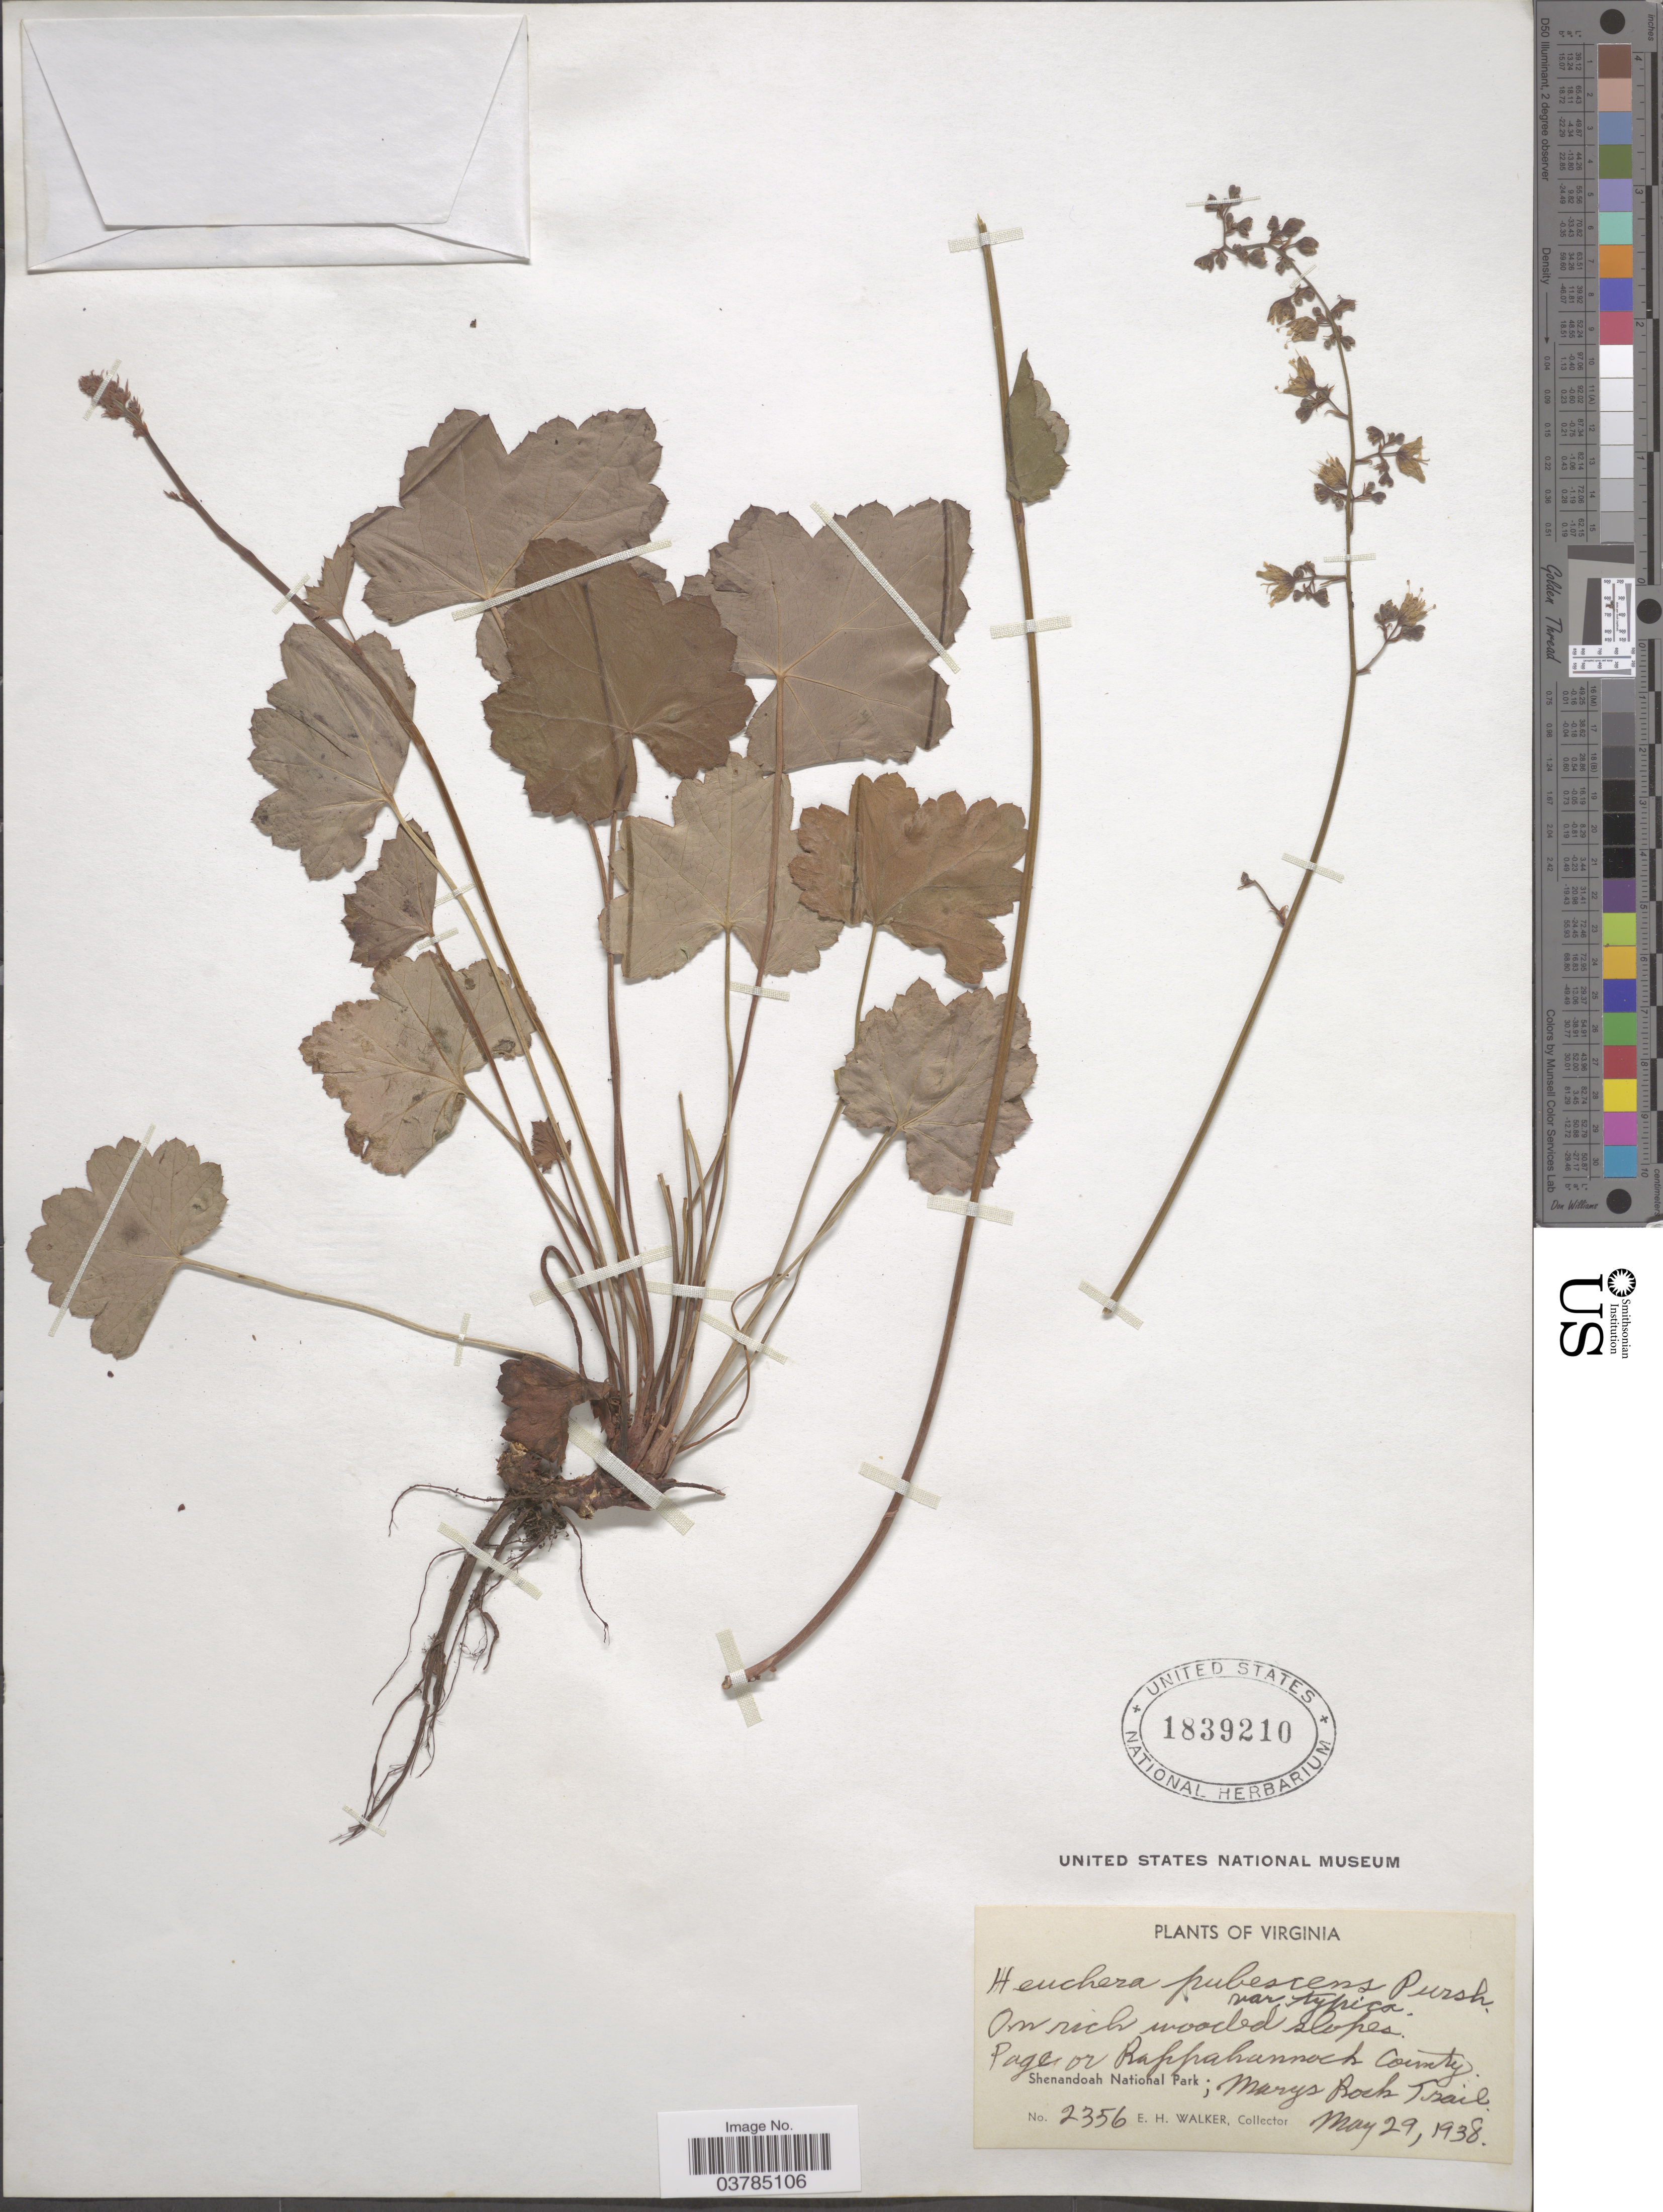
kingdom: Plantae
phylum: Tracheophyta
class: Magnoliopsida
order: Saxifragales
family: Saxifragaceae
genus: Heuchera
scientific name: Heuchera pubescens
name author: Pursh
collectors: E. H. Walker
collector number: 2356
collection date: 1938-05-29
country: United States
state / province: Virginia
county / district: Page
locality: On rich wooded slopes. Page or Rappahannock County. Shenandoah National Park; Marys Rock Trail.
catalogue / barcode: US 1839210